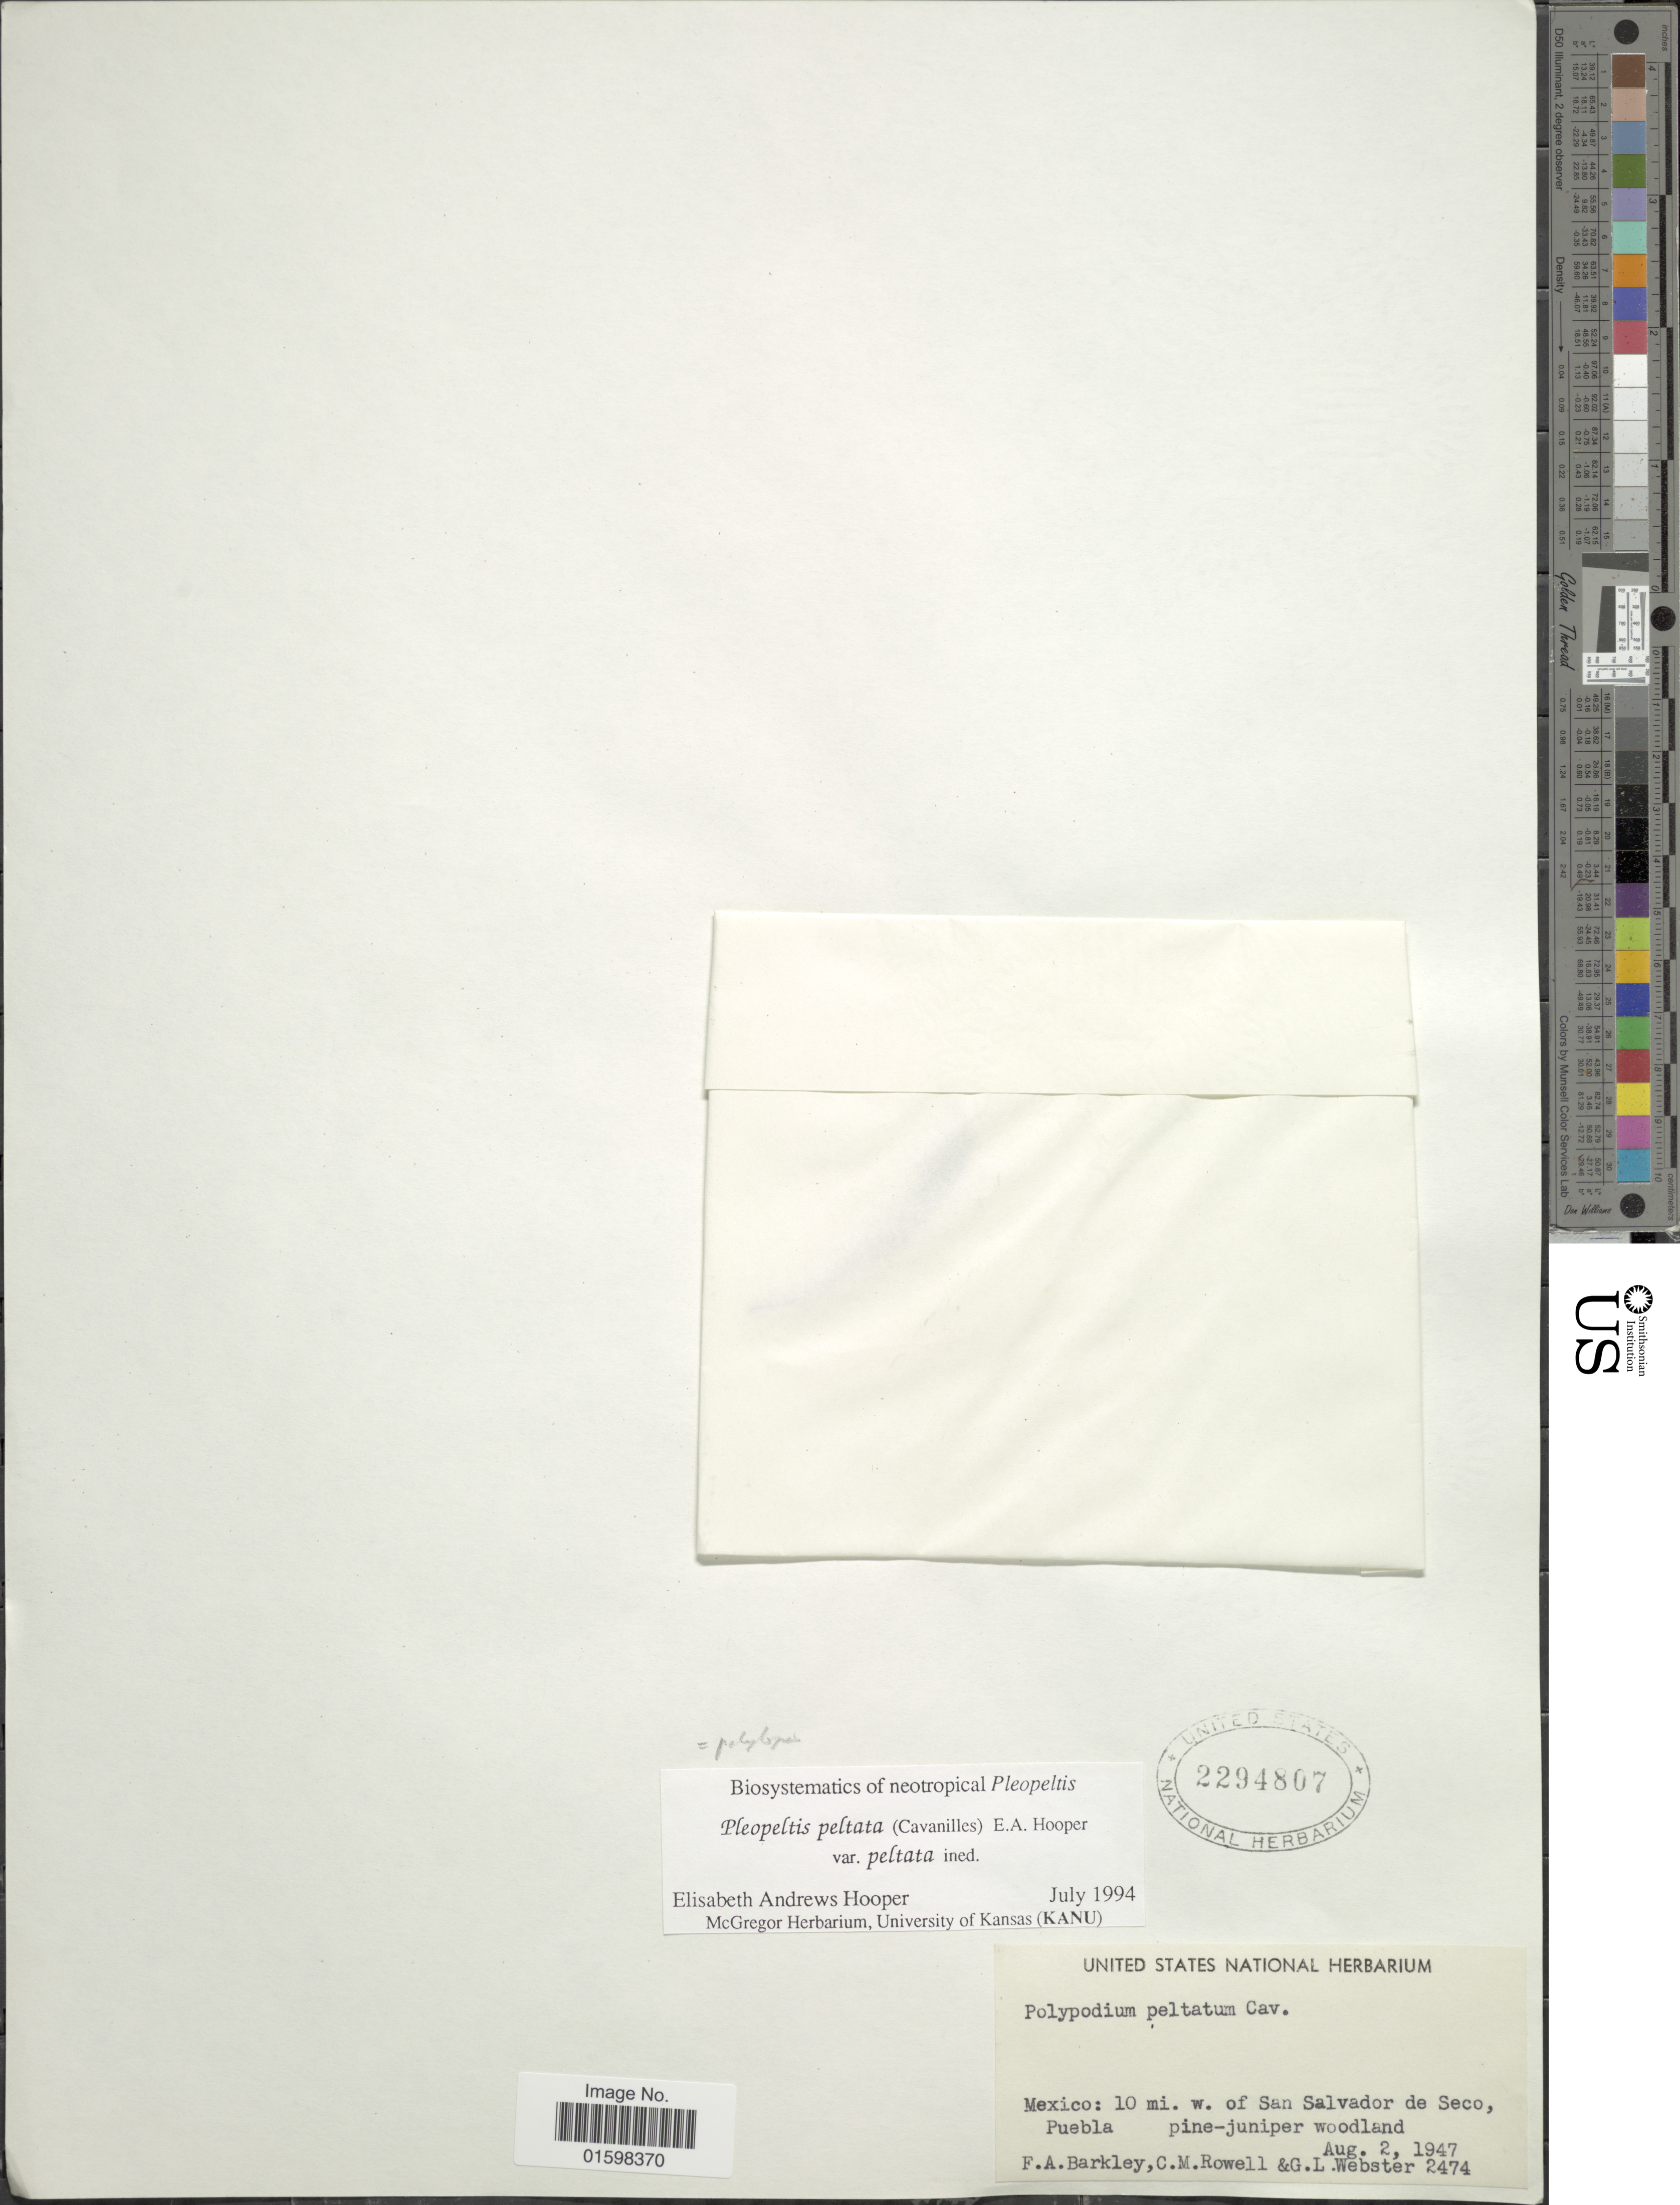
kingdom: Plantae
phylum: Tracheophyta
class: Polypodiopsida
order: Polypodiales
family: Polypodiaceae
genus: Pleopeltis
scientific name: Pleopeltis polylepis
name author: (Roem. ex Kunze) T. Moore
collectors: F. A. Barkley, C. M. Rowell & G. L. Webster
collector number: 2474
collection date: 1947-08-02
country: Mexico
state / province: Puebla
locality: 10 mi. w. of San Salvador de Seco,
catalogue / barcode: US 2294807